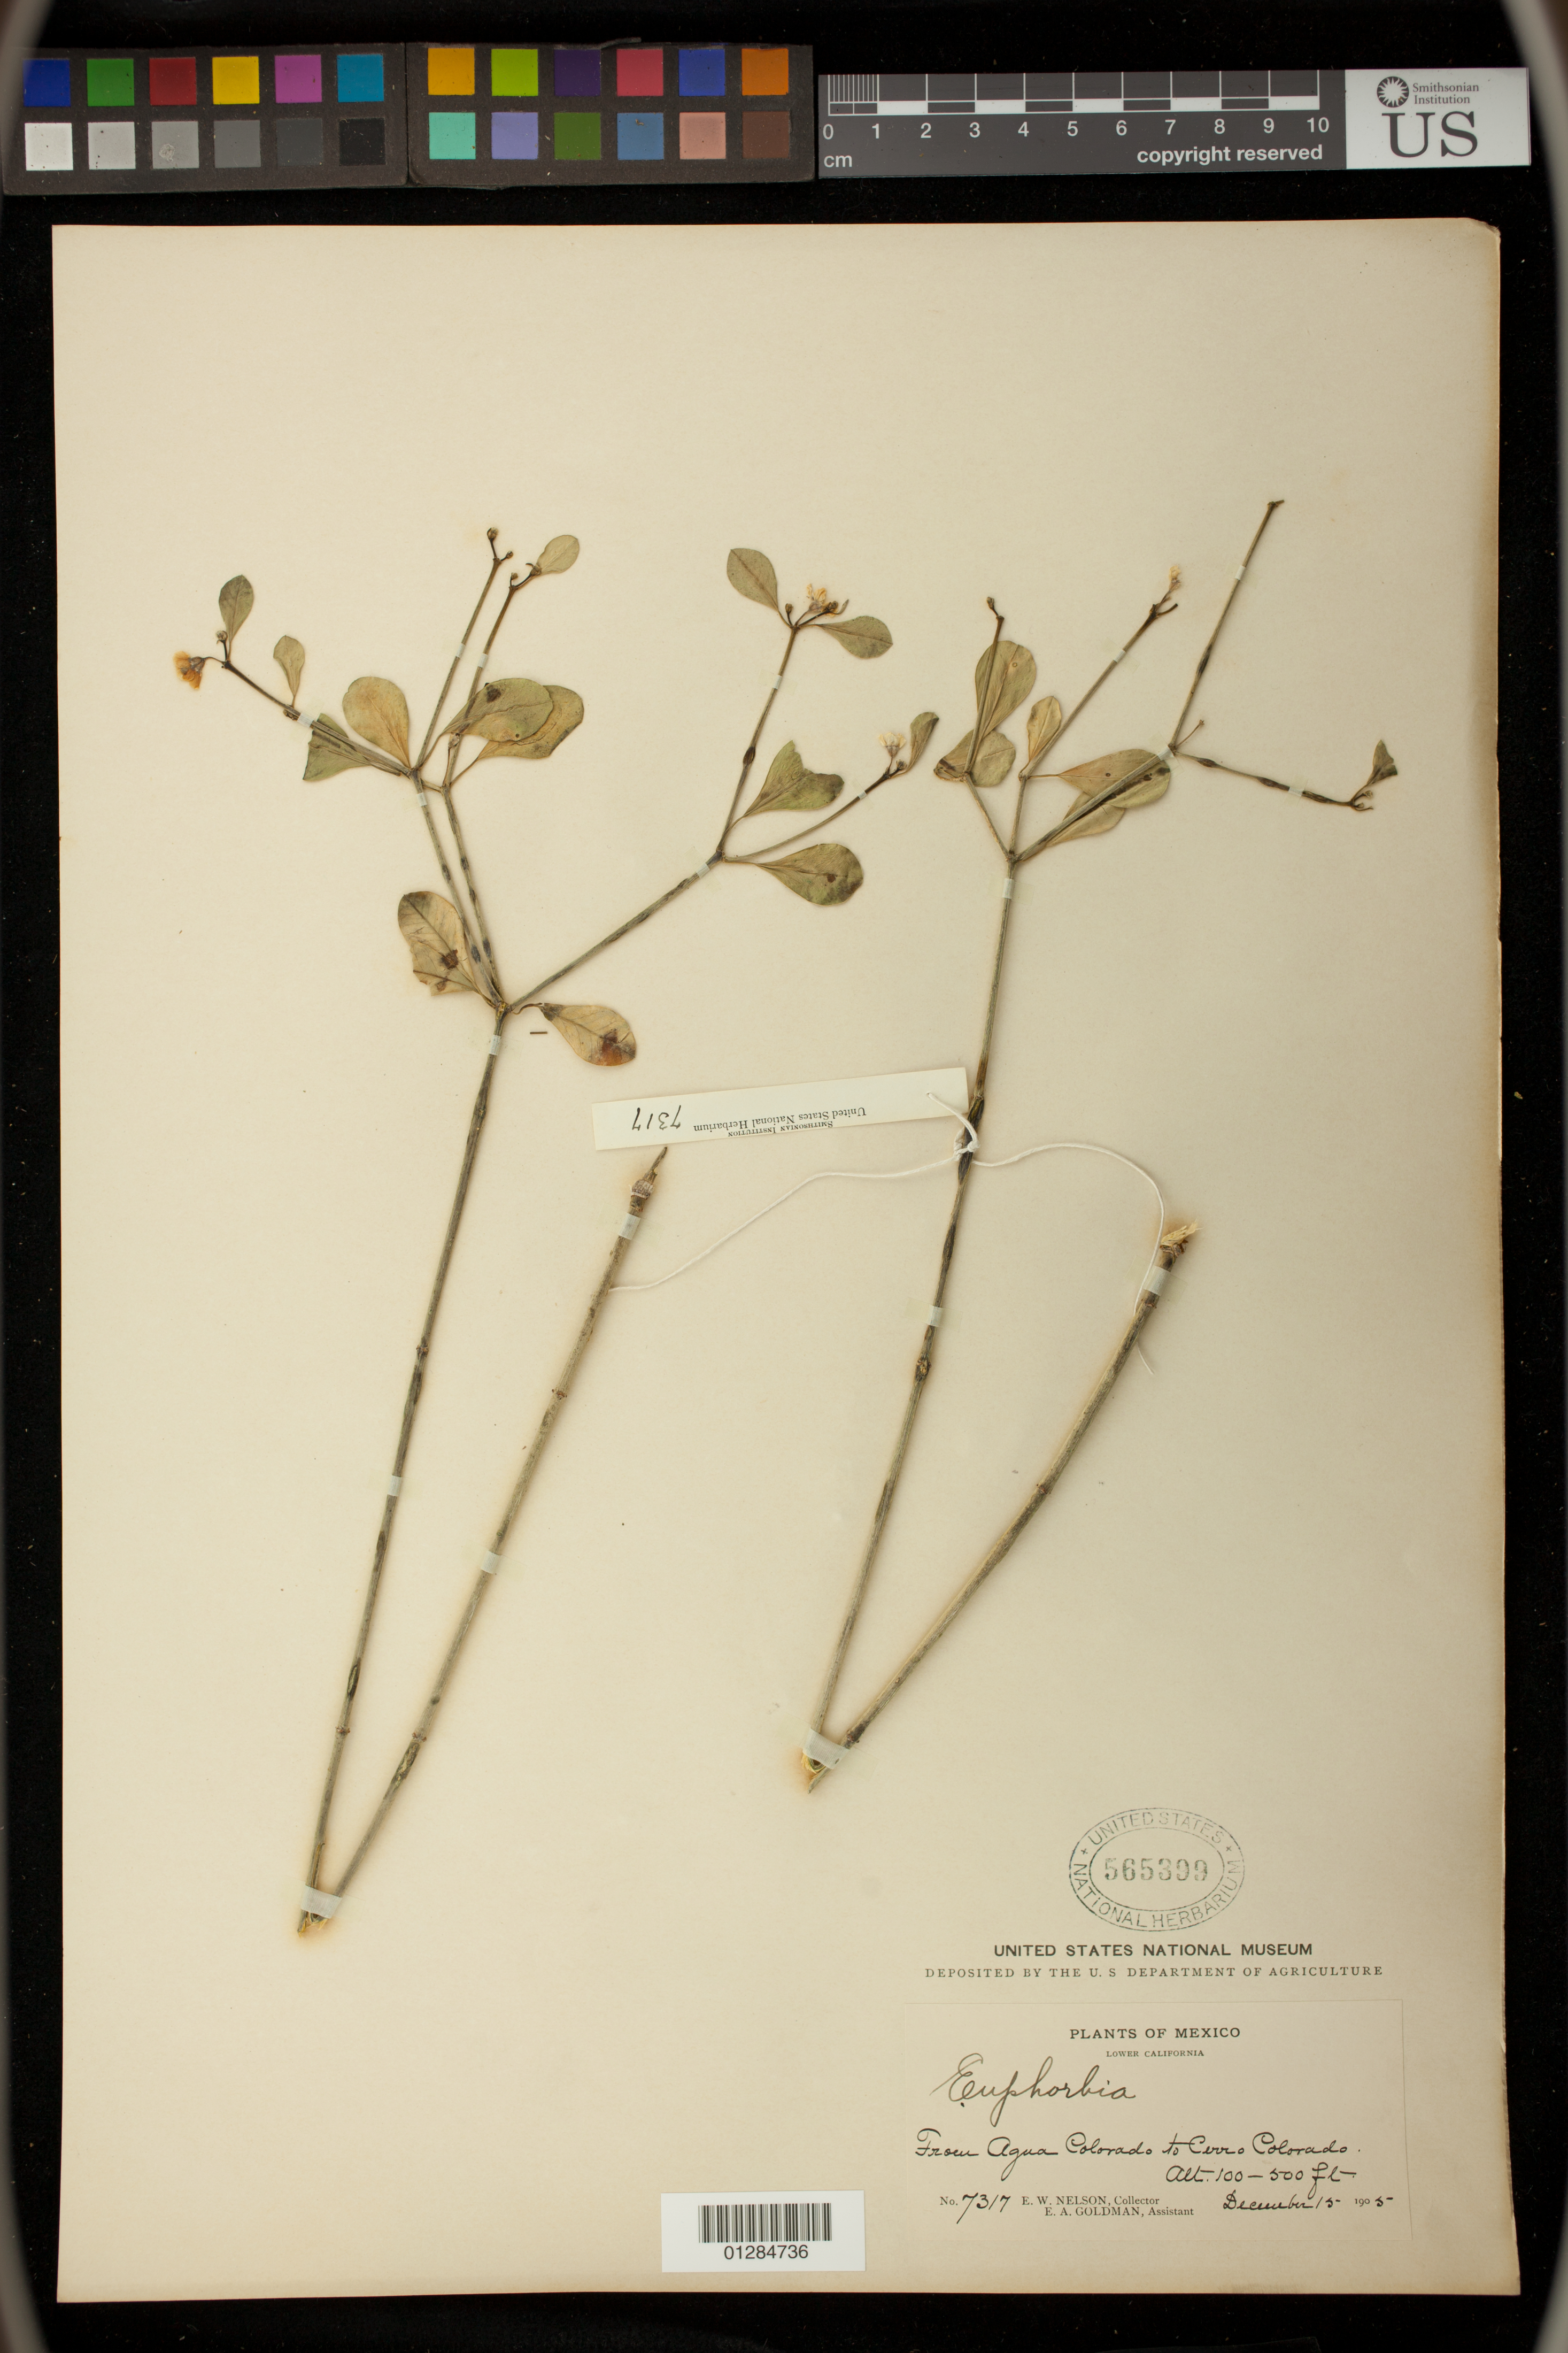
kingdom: Plantae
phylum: Tracheophyta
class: Magnoliopsida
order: Malpighiales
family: Euphorbiaceae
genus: Euphorbia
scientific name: Euphorbia xanti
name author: Engelm. ex Boiss.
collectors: E. W. Nelson & E. A. Goldman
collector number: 7317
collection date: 1905-12-15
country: Mexico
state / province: Baja California Norte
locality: From Agua Colorado to Cerro Colorado.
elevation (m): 30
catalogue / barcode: US 565399